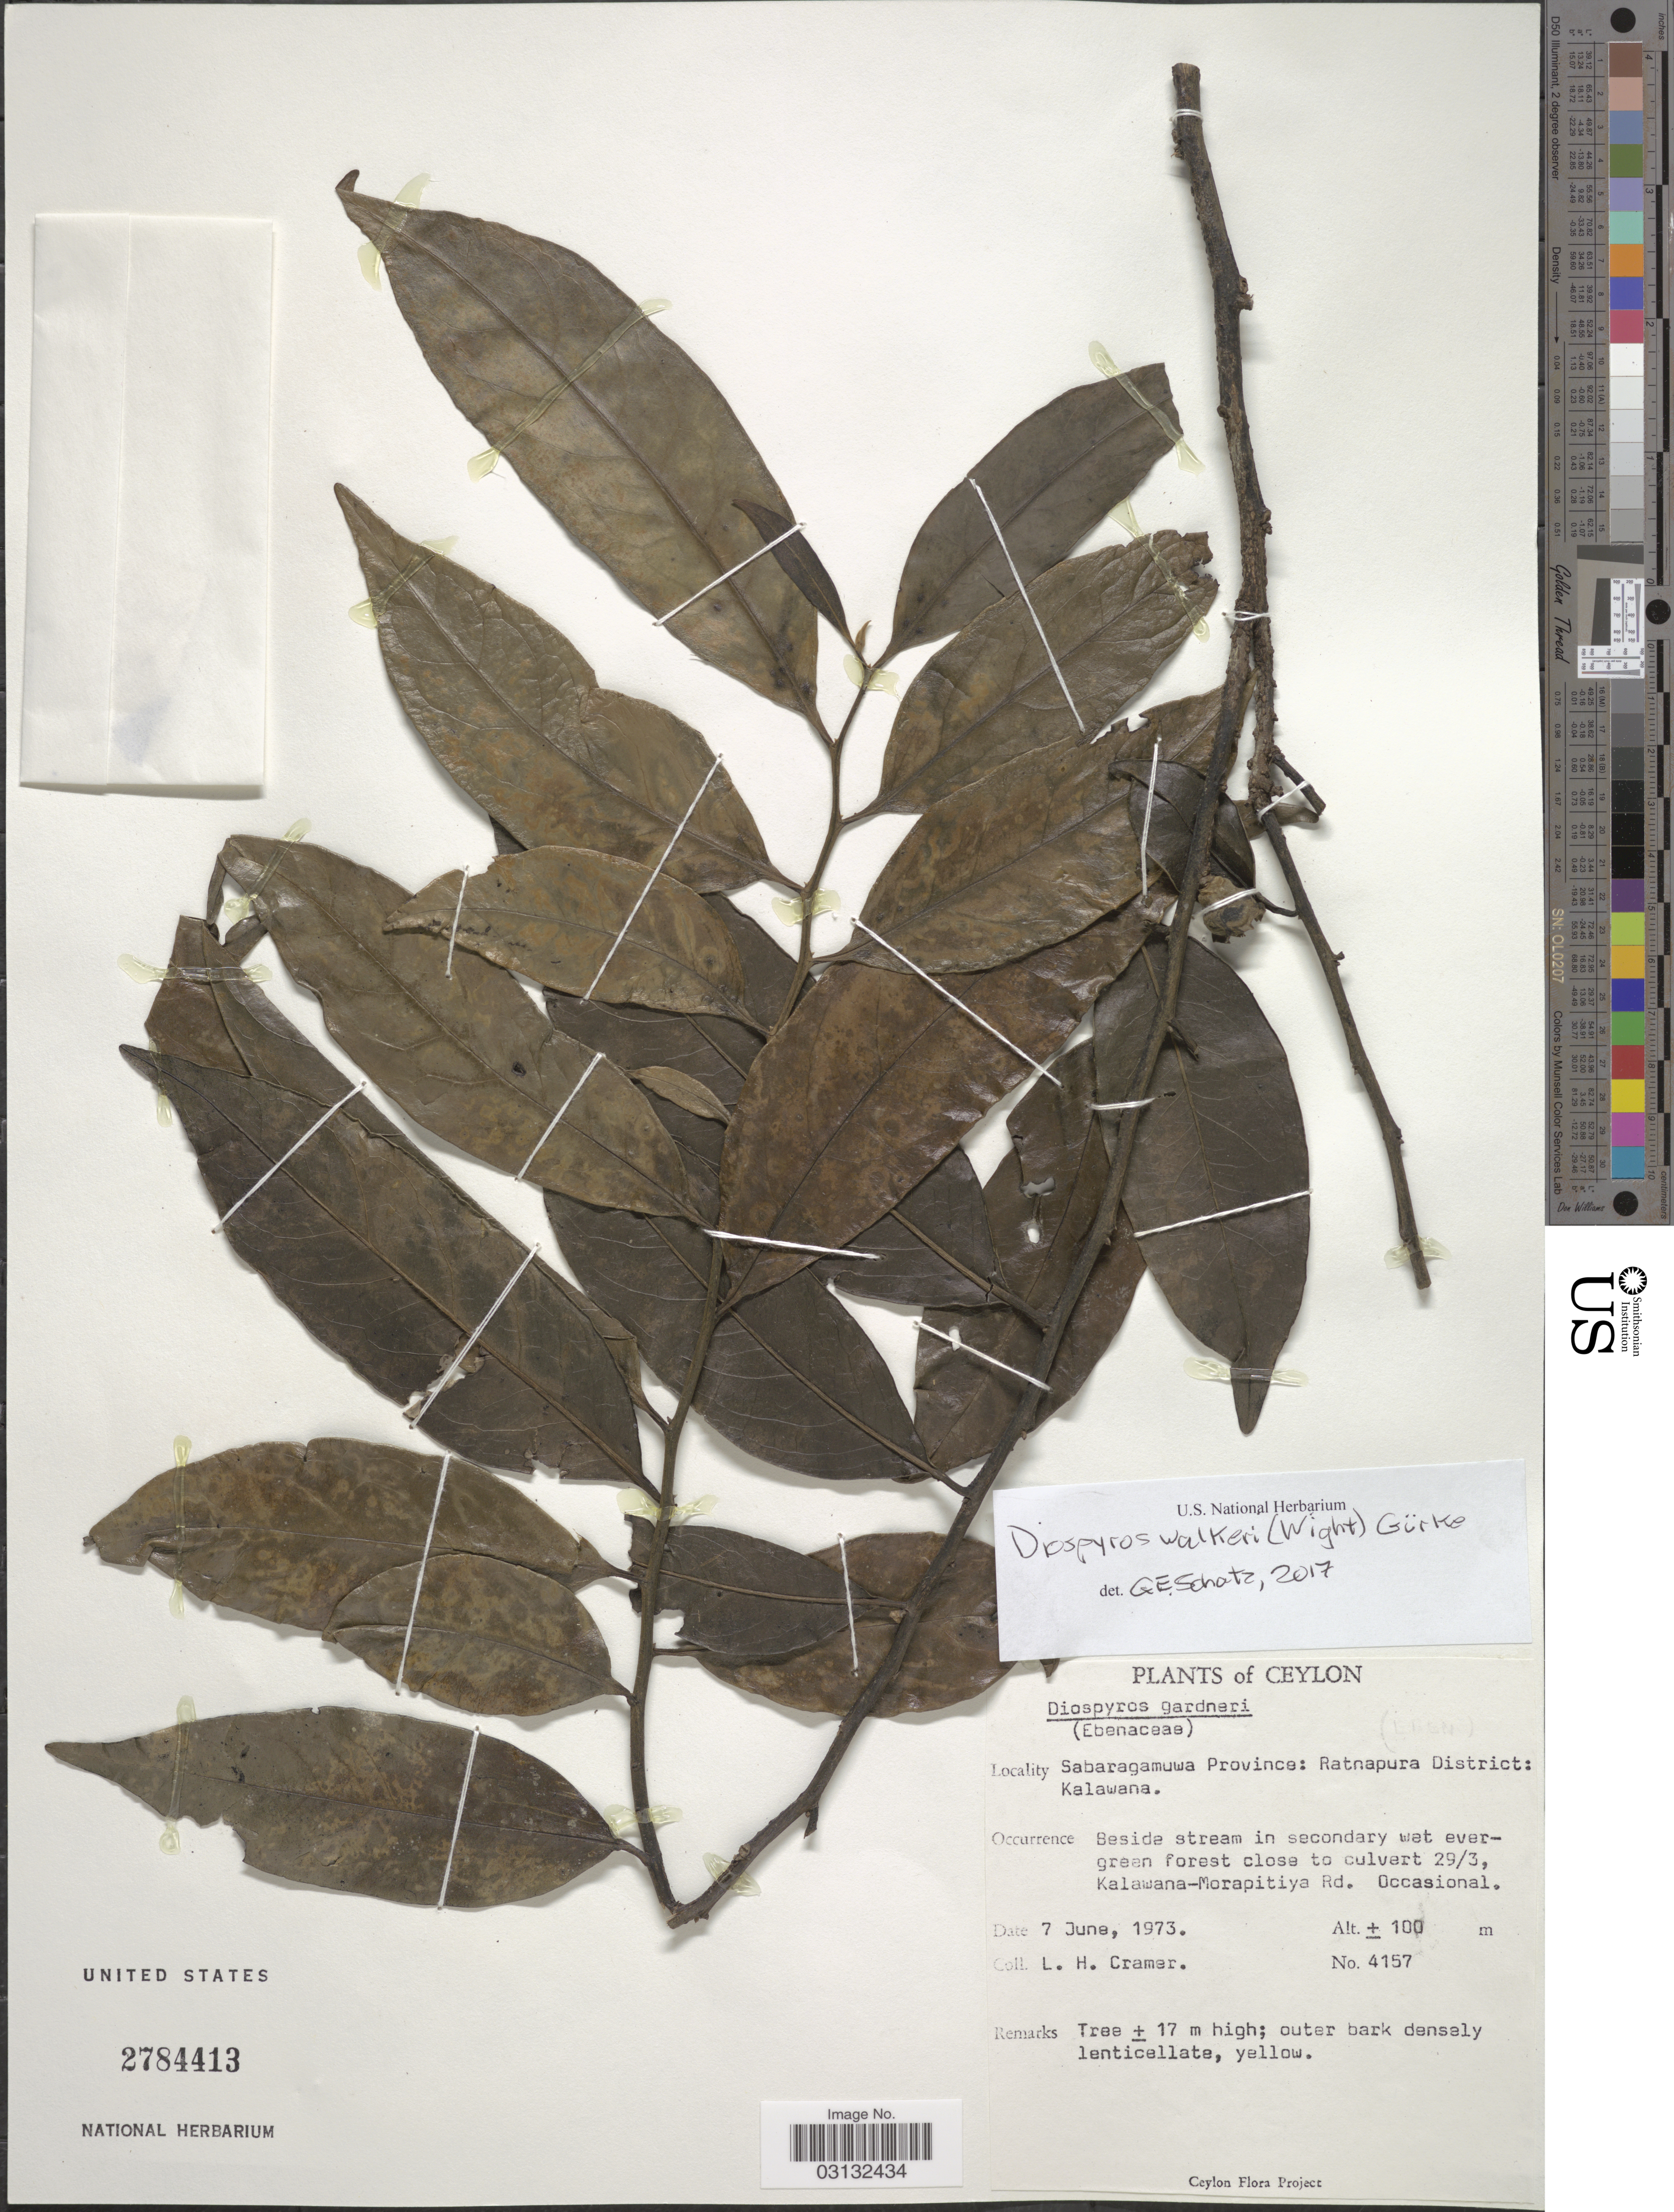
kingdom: Plantae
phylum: Tracheophyta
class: Magnoliopsida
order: Ericales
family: Ebenaceae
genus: Diospyros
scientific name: Diospyros walkeri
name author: (Wight) Gürke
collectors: L. H. Cramer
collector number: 4157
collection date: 1973-06-07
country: Sri Lanka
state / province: Sabaragamuwa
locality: Ceylon. Ratnapura District: Kalawana. Close to culvert 29/3, Kalawana-Morapitiya Rd.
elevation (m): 100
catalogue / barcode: US 2784413